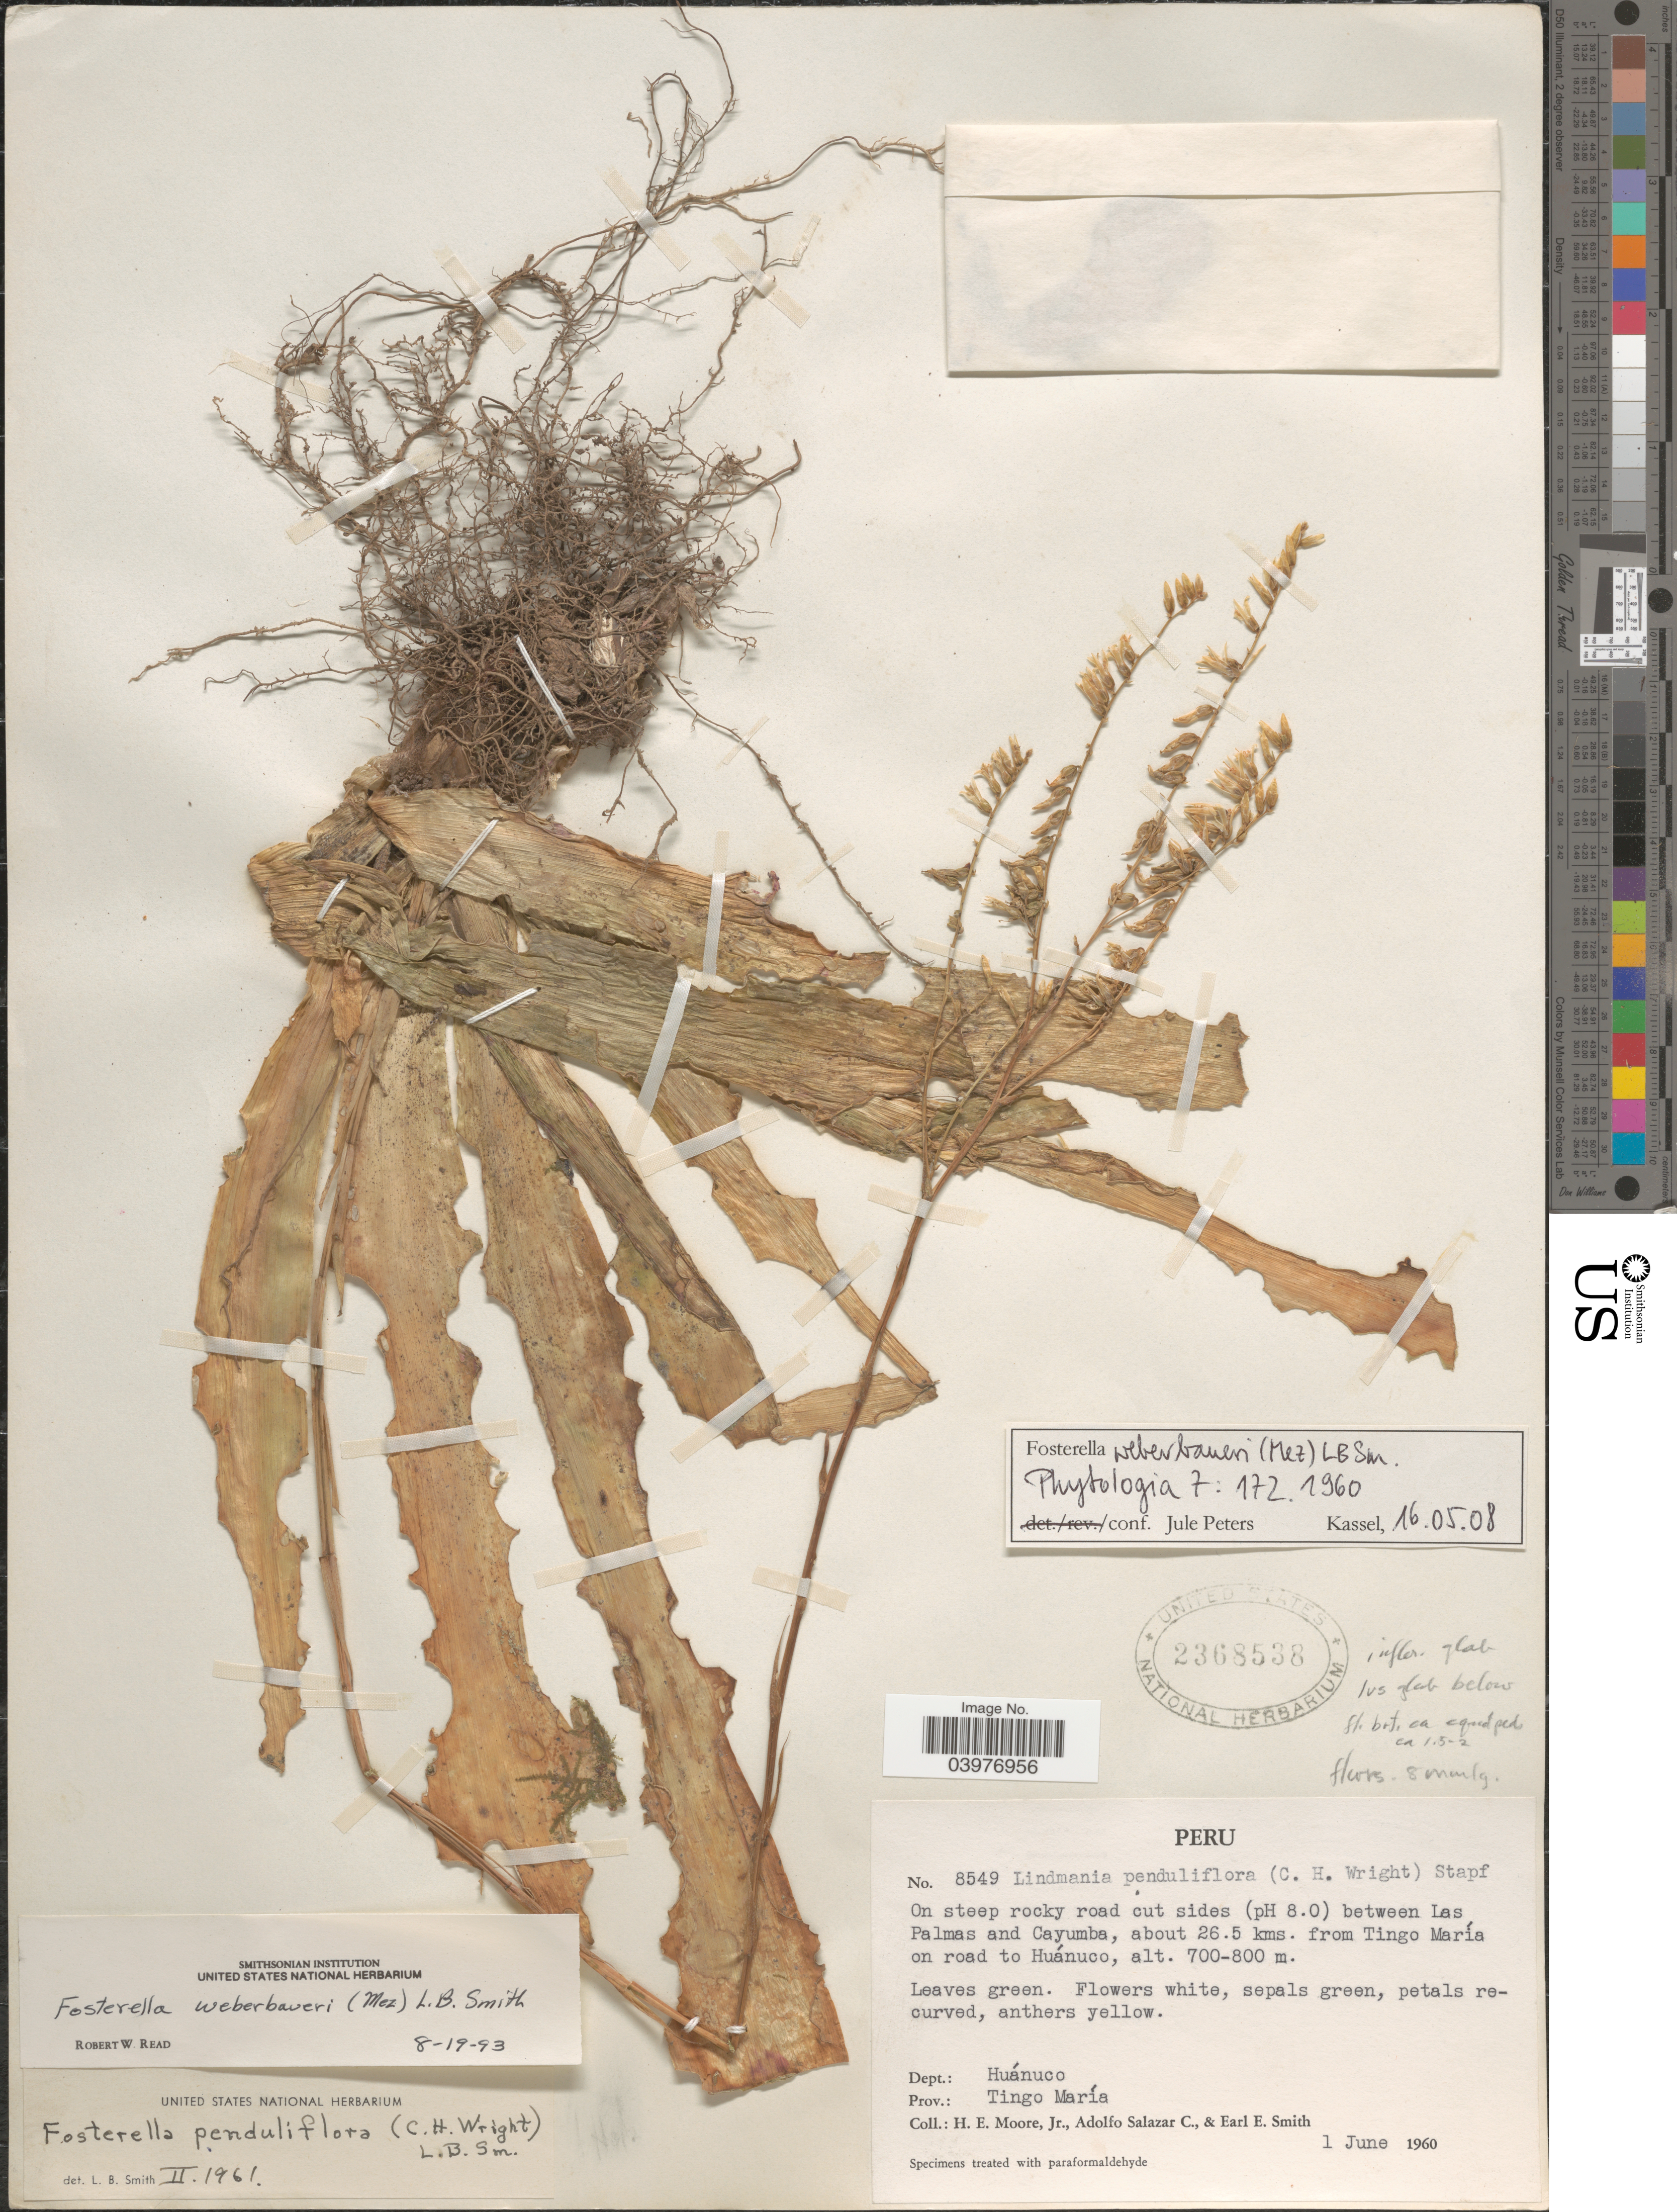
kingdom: Plantae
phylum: Tracheophyta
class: Liliopsida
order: Poales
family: Bromeliaceae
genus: Fosterella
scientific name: Fosterella weberbaueri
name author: (Mez) L.B. Sm.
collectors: H. Moore, A. Salazar C. & E. E. Smith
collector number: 8549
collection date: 1960-06-01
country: Peru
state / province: Huánuco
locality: On steep rocky road cut sides (pH 8.0) between Las Palmas and Cayumba, about 26.5 kms. from Tingo María on road to Huánuco. Dept.: Huánuco. Prov.: Tingo María.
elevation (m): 700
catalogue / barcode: US 2368538